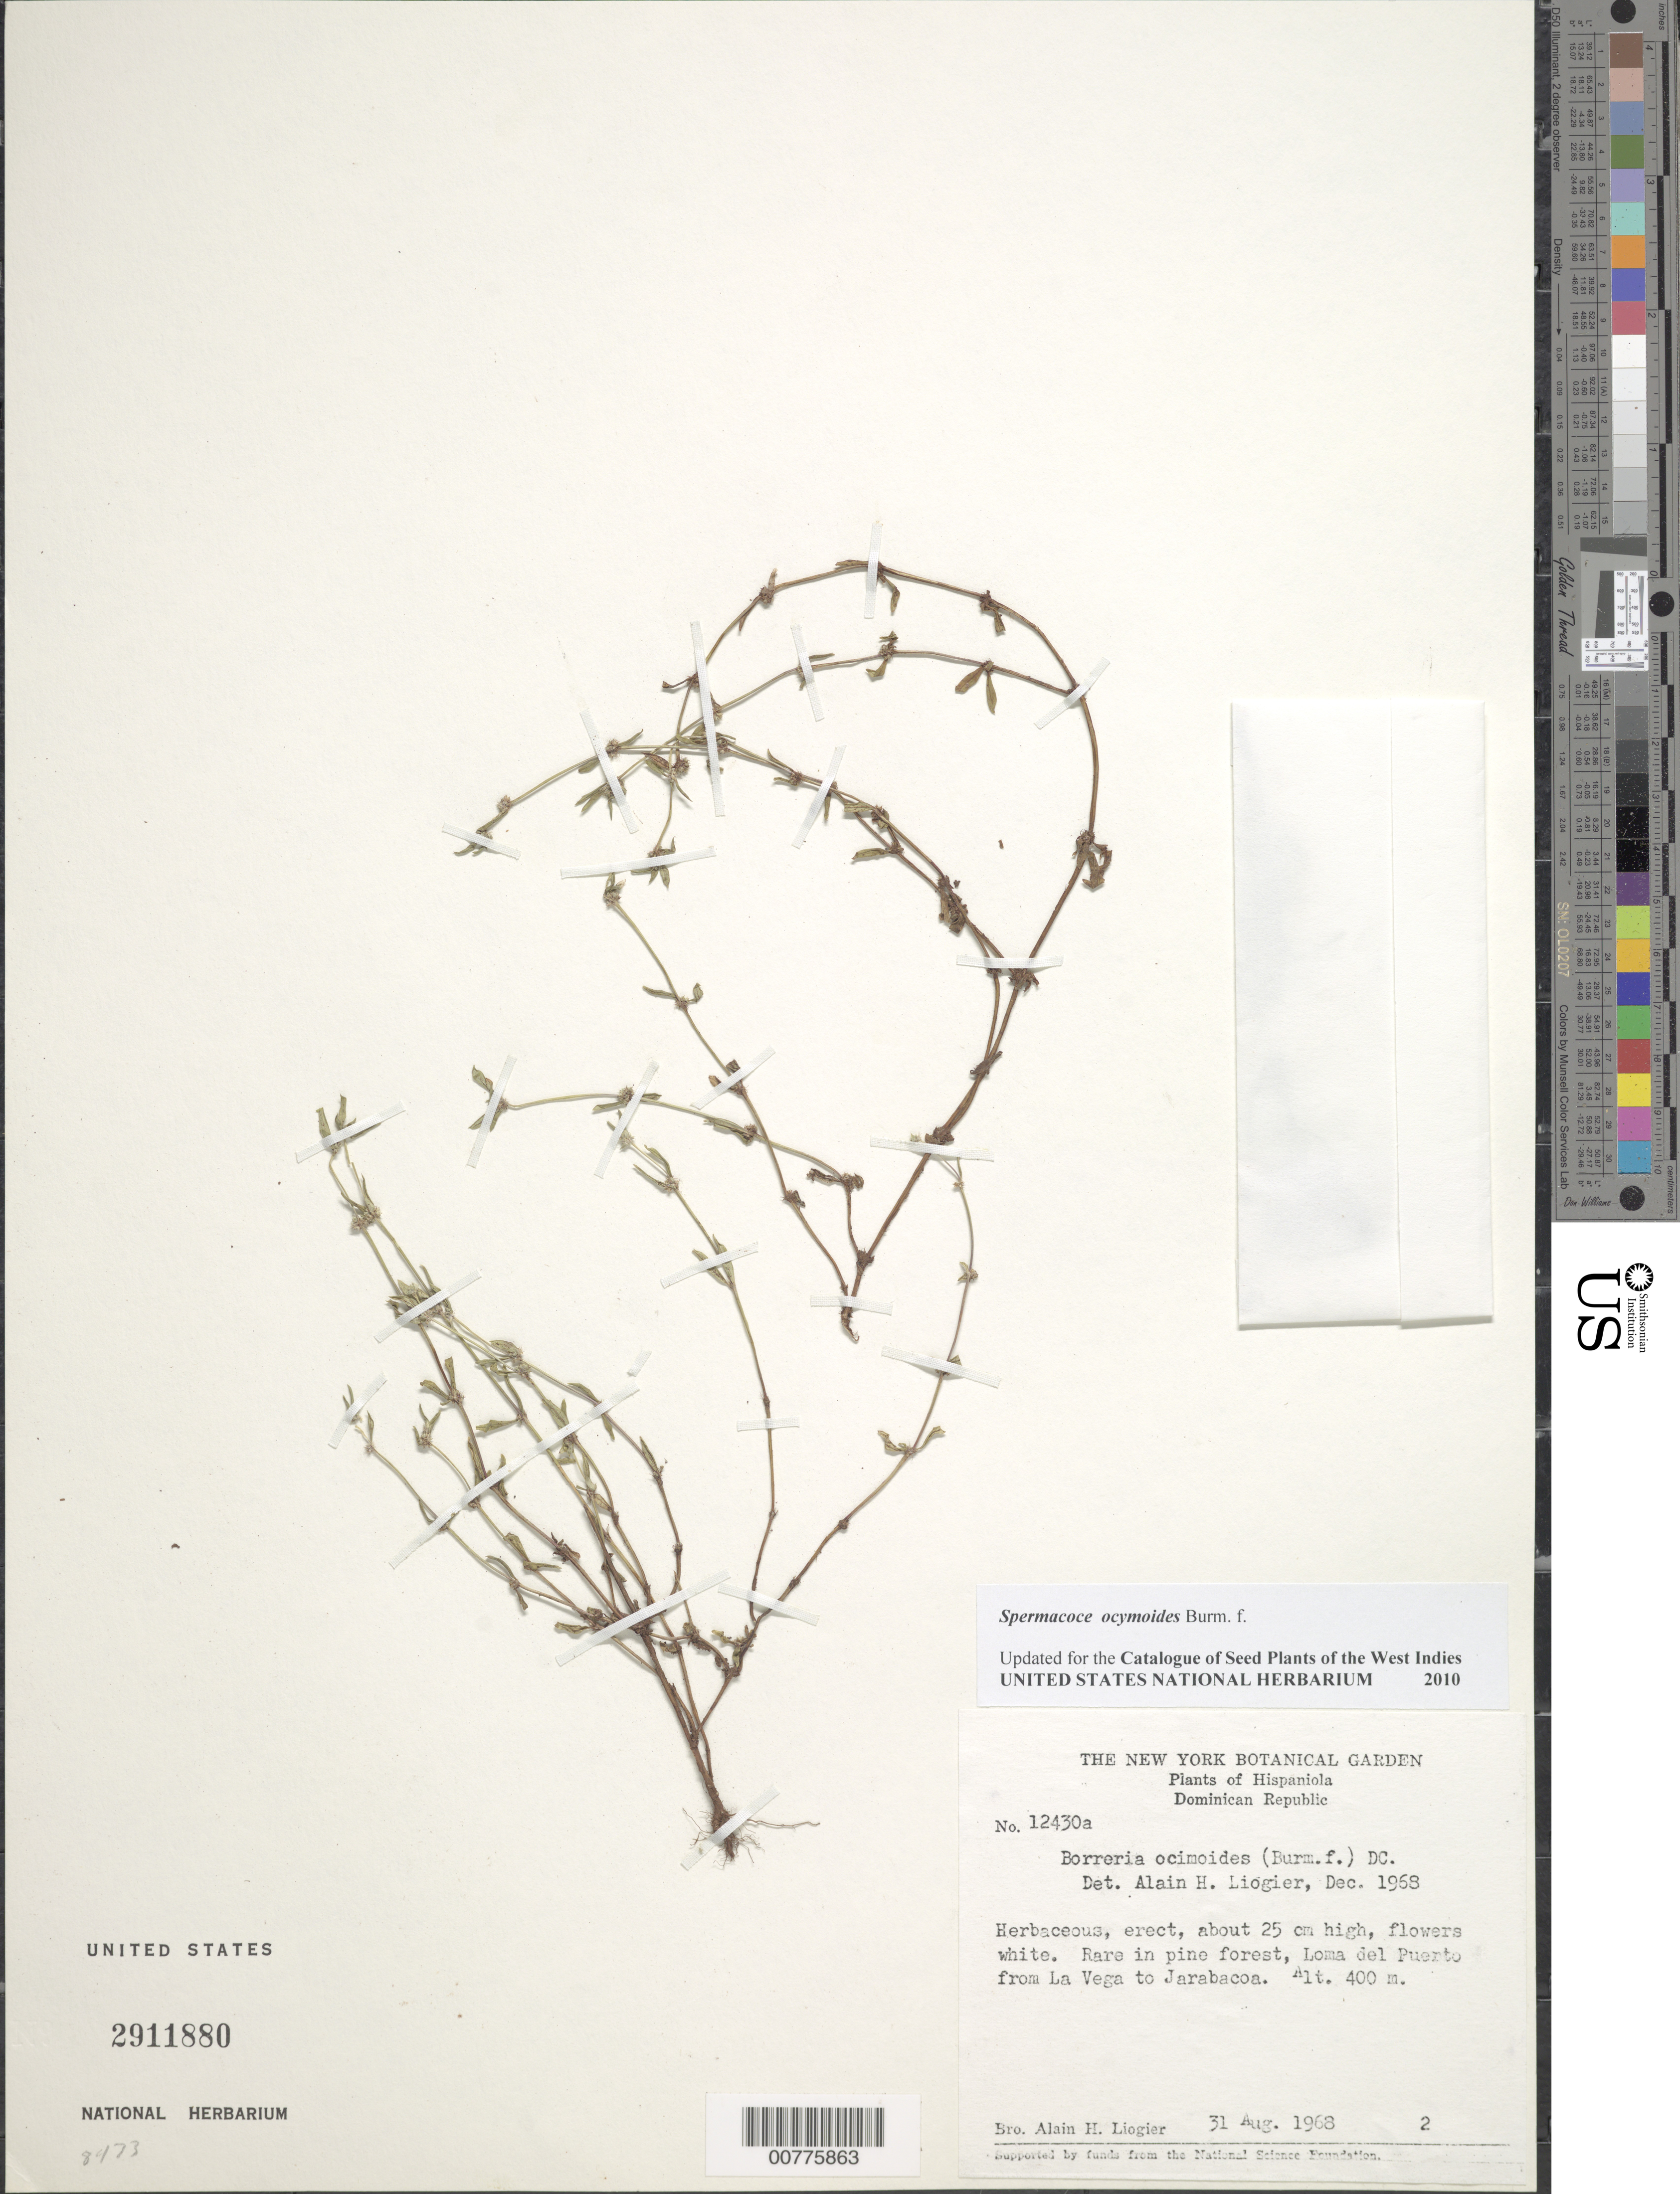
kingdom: Plantae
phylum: Tracheophyta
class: Magnoliopsida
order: Gentianales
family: Rubiaceae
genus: Spermacoce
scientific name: Spermacoce ocymoides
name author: Burm. f.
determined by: Liogier, Alain H.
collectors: A. H. Liogier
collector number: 12430a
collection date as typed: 31 Aug 1968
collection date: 1968-08-31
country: Dominican Republic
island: Hispaniola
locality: Loma del Puerto from La Vega to Jarabacoa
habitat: Rare in pine forest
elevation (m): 400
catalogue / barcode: US 2911880